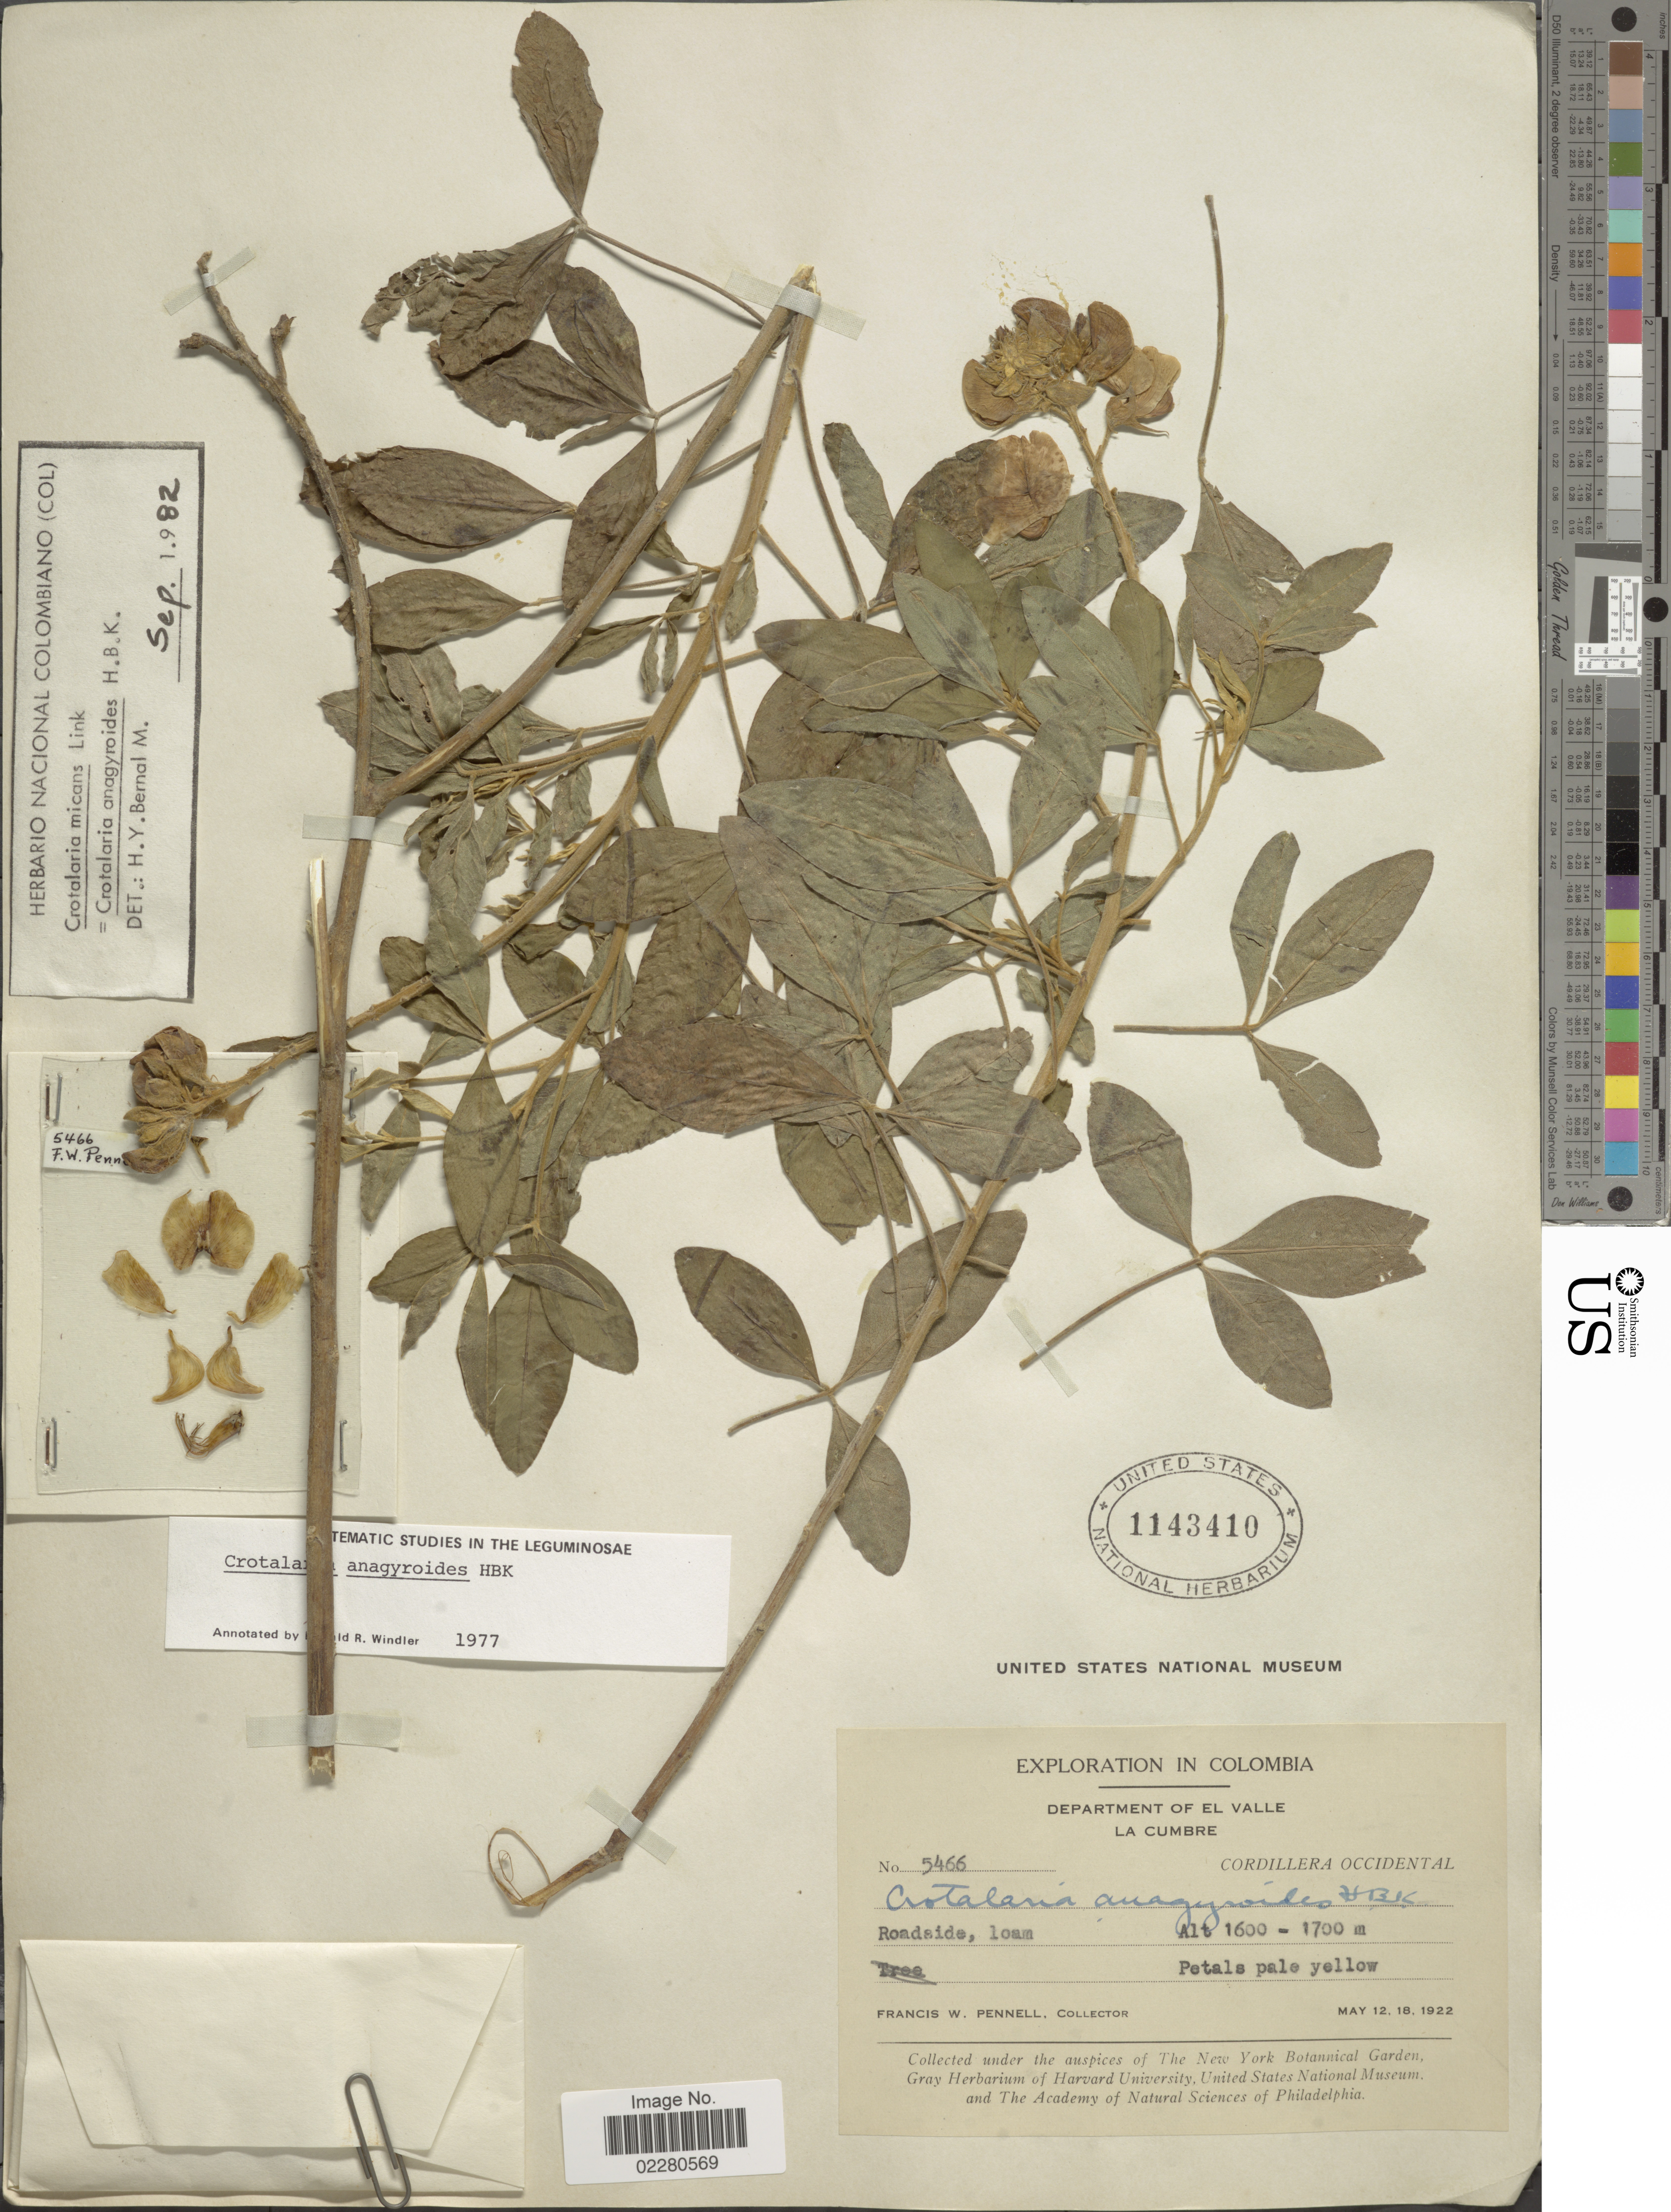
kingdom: Plantae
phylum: Tracheophyta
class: Magnoliopsida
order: Fabales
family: Fabaceae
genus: Crotalaria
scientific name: Crotalaria anagyroides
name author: Kunth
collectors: F. W. Pennell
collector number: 5466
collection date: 1922-05-12/1922-05-18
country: Colombia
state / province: Valle del Cauca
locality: Department of El Valle. La Cumbre. Cordillera Occidental. Roadside, loam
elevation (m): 1600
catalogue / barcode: US 1143410